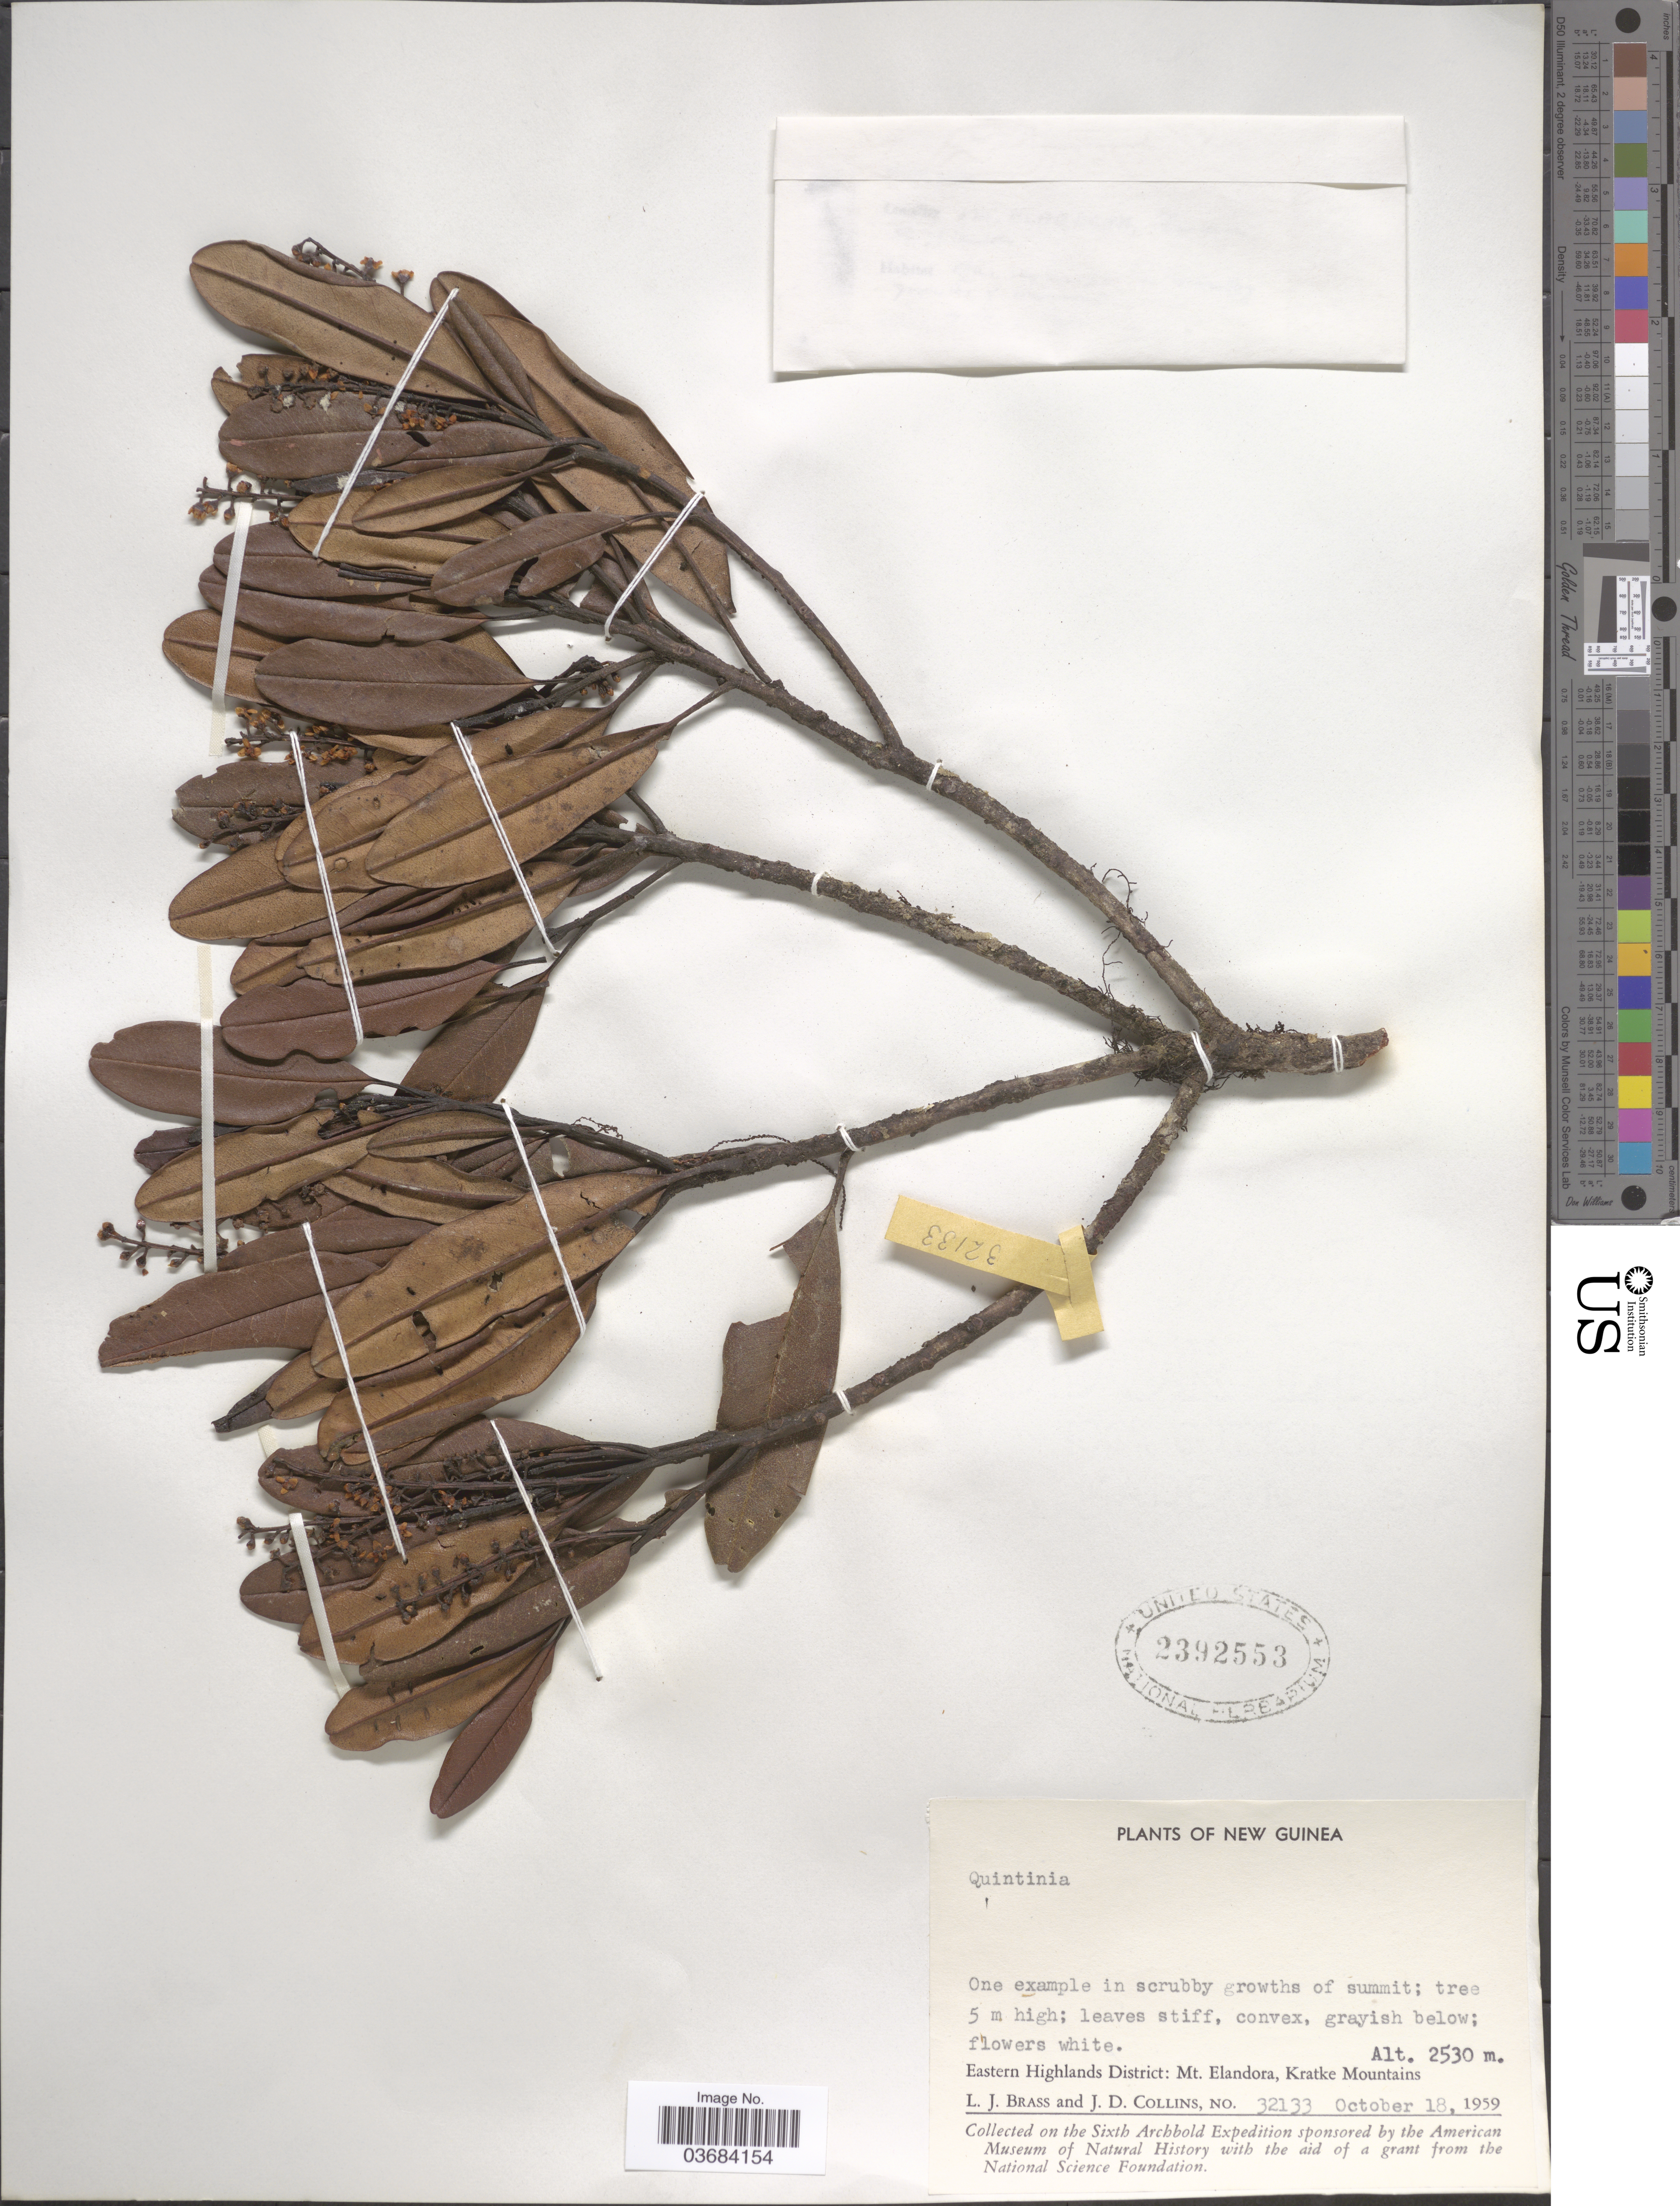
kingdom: Plantae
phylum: Tracheophyta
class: Magnoliopsida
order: Paracryphiales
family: Paracryphiaceae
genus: Quintinia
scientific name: Quintinia sp.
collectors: L. J. Brass & J. Collins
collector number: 32133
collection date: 1959-10-18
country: Papua New Guinea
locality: New Guinea. Eastern Highlands District: Mt Elandora, Kratke Mountains. Sixth Archbold Expedition.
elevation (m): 2530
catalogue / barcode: US 2392553